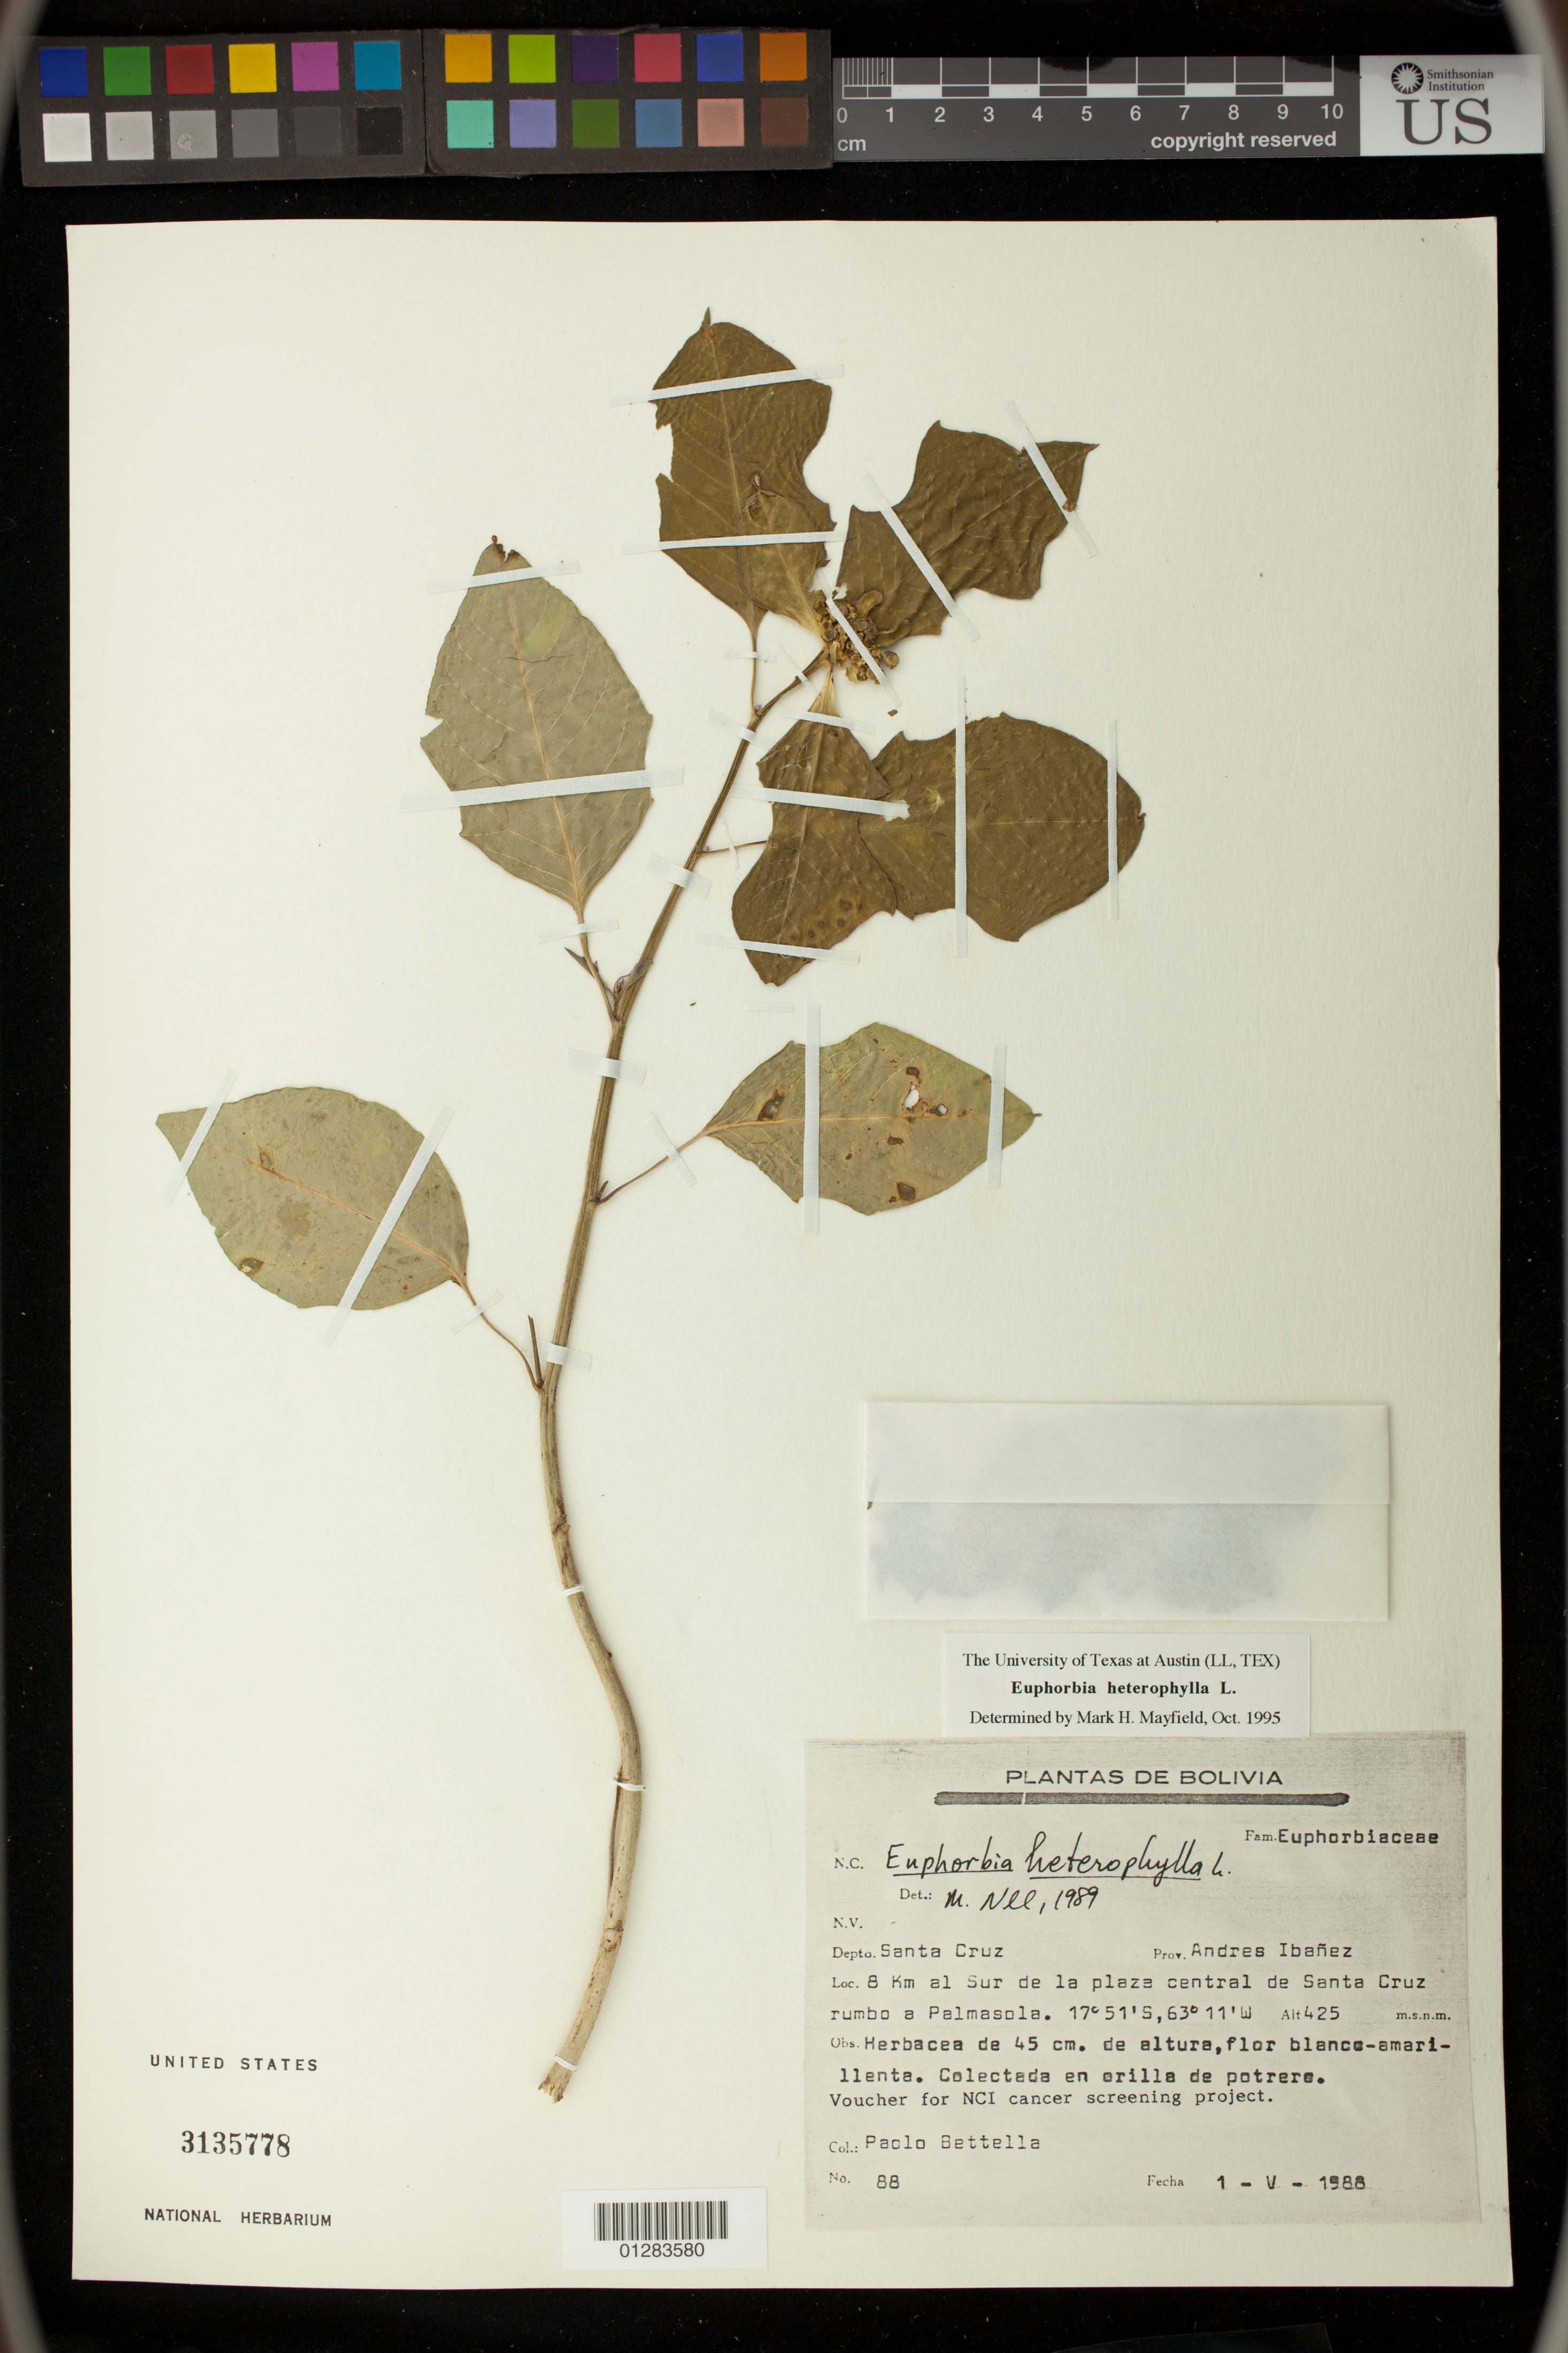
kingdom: Plantae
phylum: Tracheophyta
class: Magnoliopsida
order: Malpighiales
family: Euphorbiaceae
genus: Euphorbia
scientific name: Euphorbia heterophylla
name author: L.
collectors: P. Bettella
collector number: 88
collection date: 1988-05-01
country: Bolivia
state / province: Santa Cruz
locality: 8 km al sur de la plaza central de Santa Cruz rumbo a Palmasola. Prov. Andres Ibanez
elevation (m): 425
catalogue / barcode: US 3135778